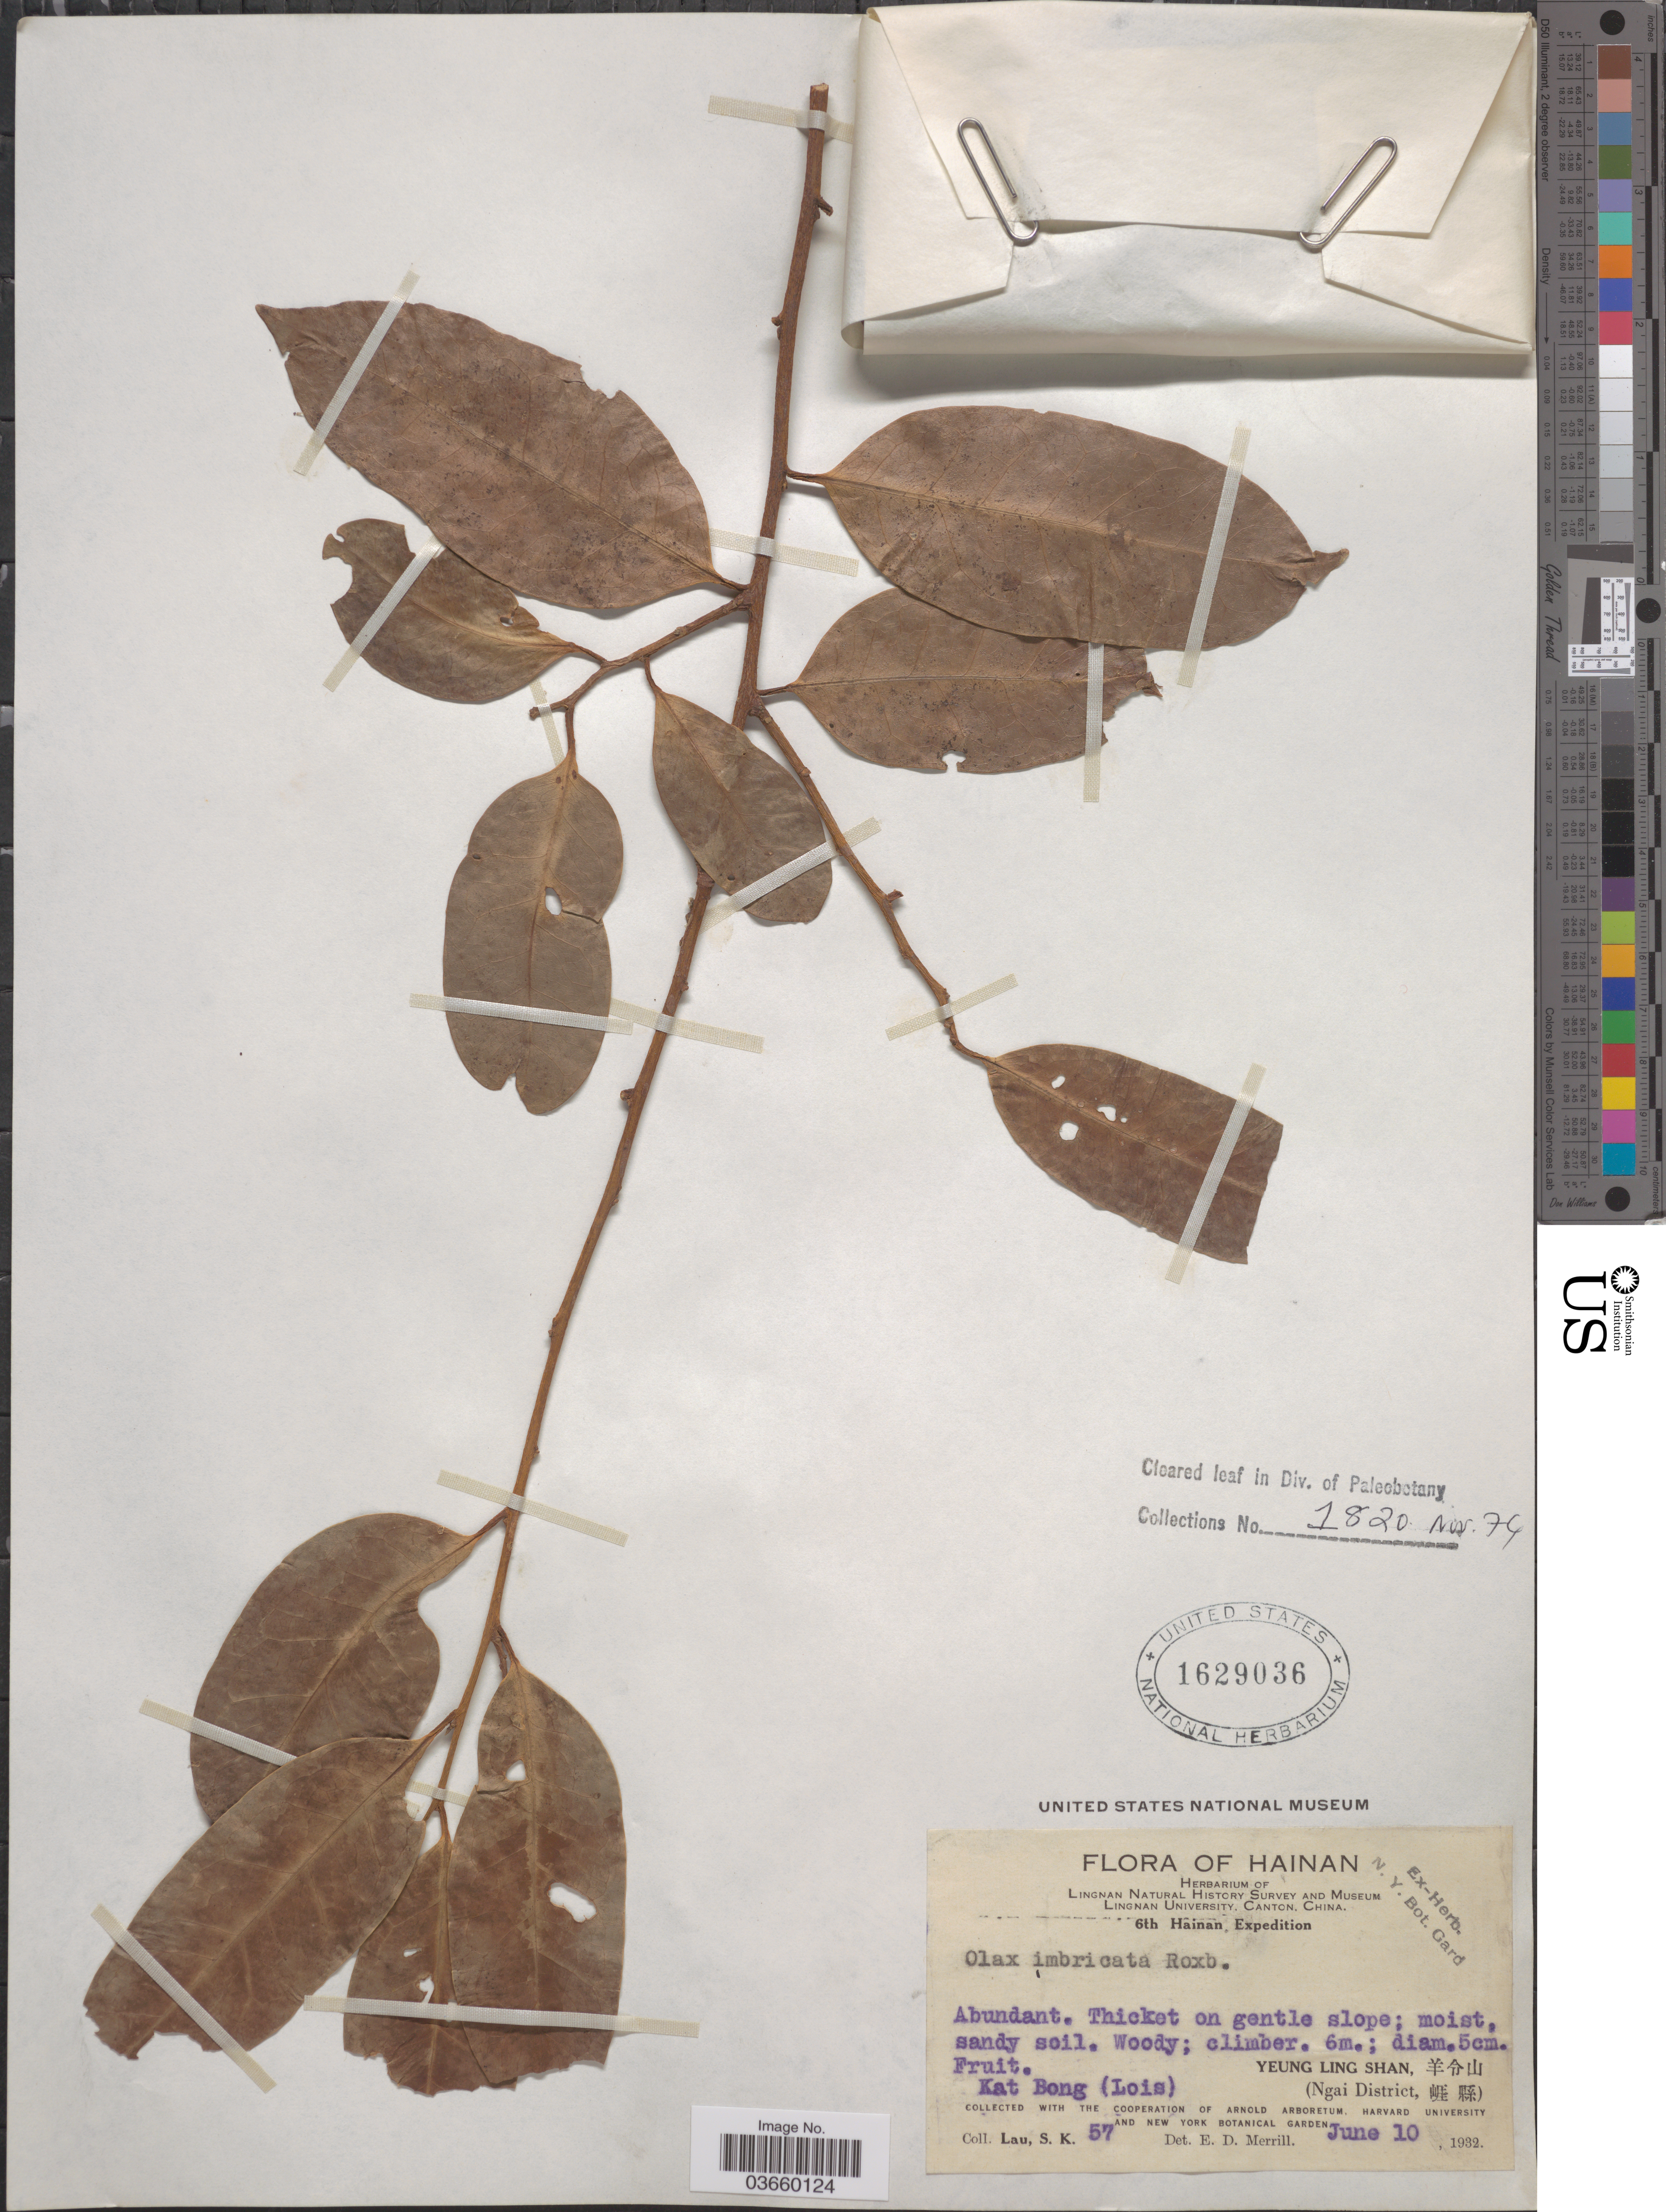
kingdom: Plantae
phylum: Tracheophyta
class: Magnoliopsida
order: Santalales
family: Olacaceae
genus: Olax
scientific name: Olax imbricata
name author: Roxb.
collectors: S. K. Lau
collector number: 57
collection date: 1932-06-10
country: China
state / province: Hainan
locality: Yeung Ling Shan, Ngai District.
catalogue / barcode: US 1629036